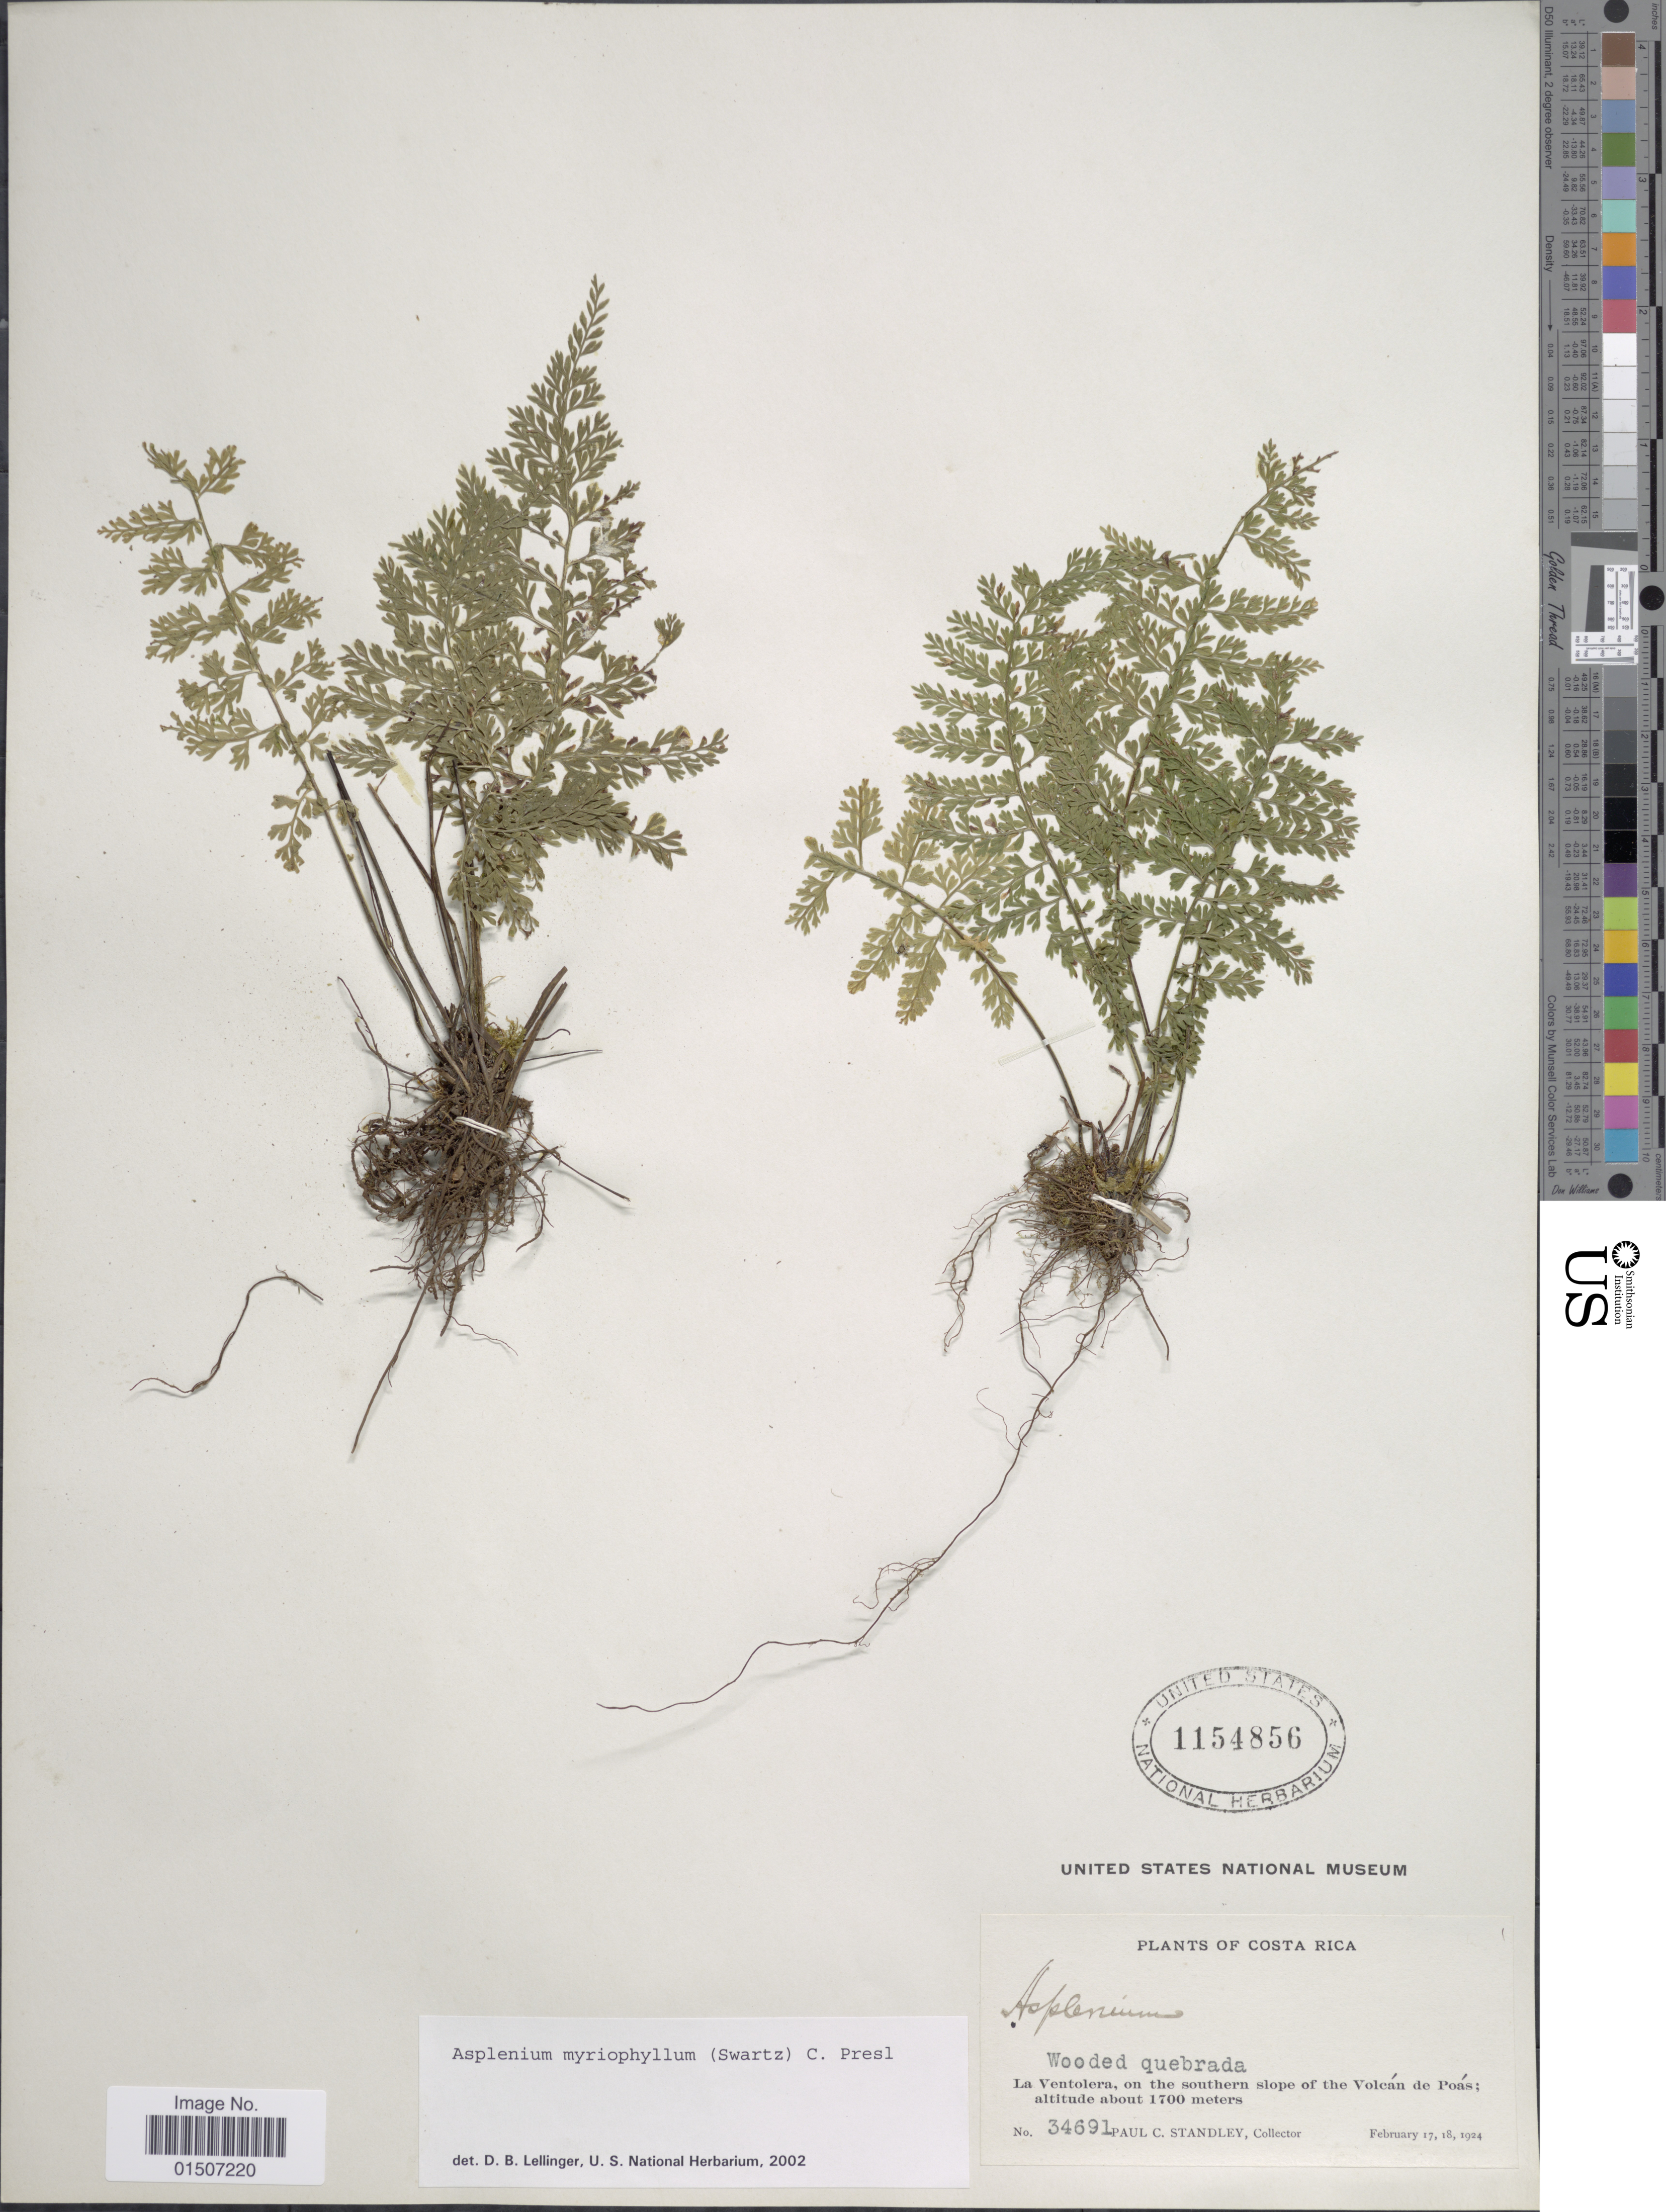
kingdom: Plantae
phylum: Tracheophyta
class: Polypodiopsida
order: Polypodiales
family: Aspleniaceae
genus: Asplenium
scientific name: Asplenium myriophyllum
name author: (Sw.) C. Presl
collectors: P. C. Standley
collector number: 34691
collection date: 1924-02-17/1924-02-18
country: Costa Rica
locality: Wooded quebrada, la Ventolera, on the southern slope of the Volcán de Poás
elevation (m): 1700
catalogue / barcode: US 1154856